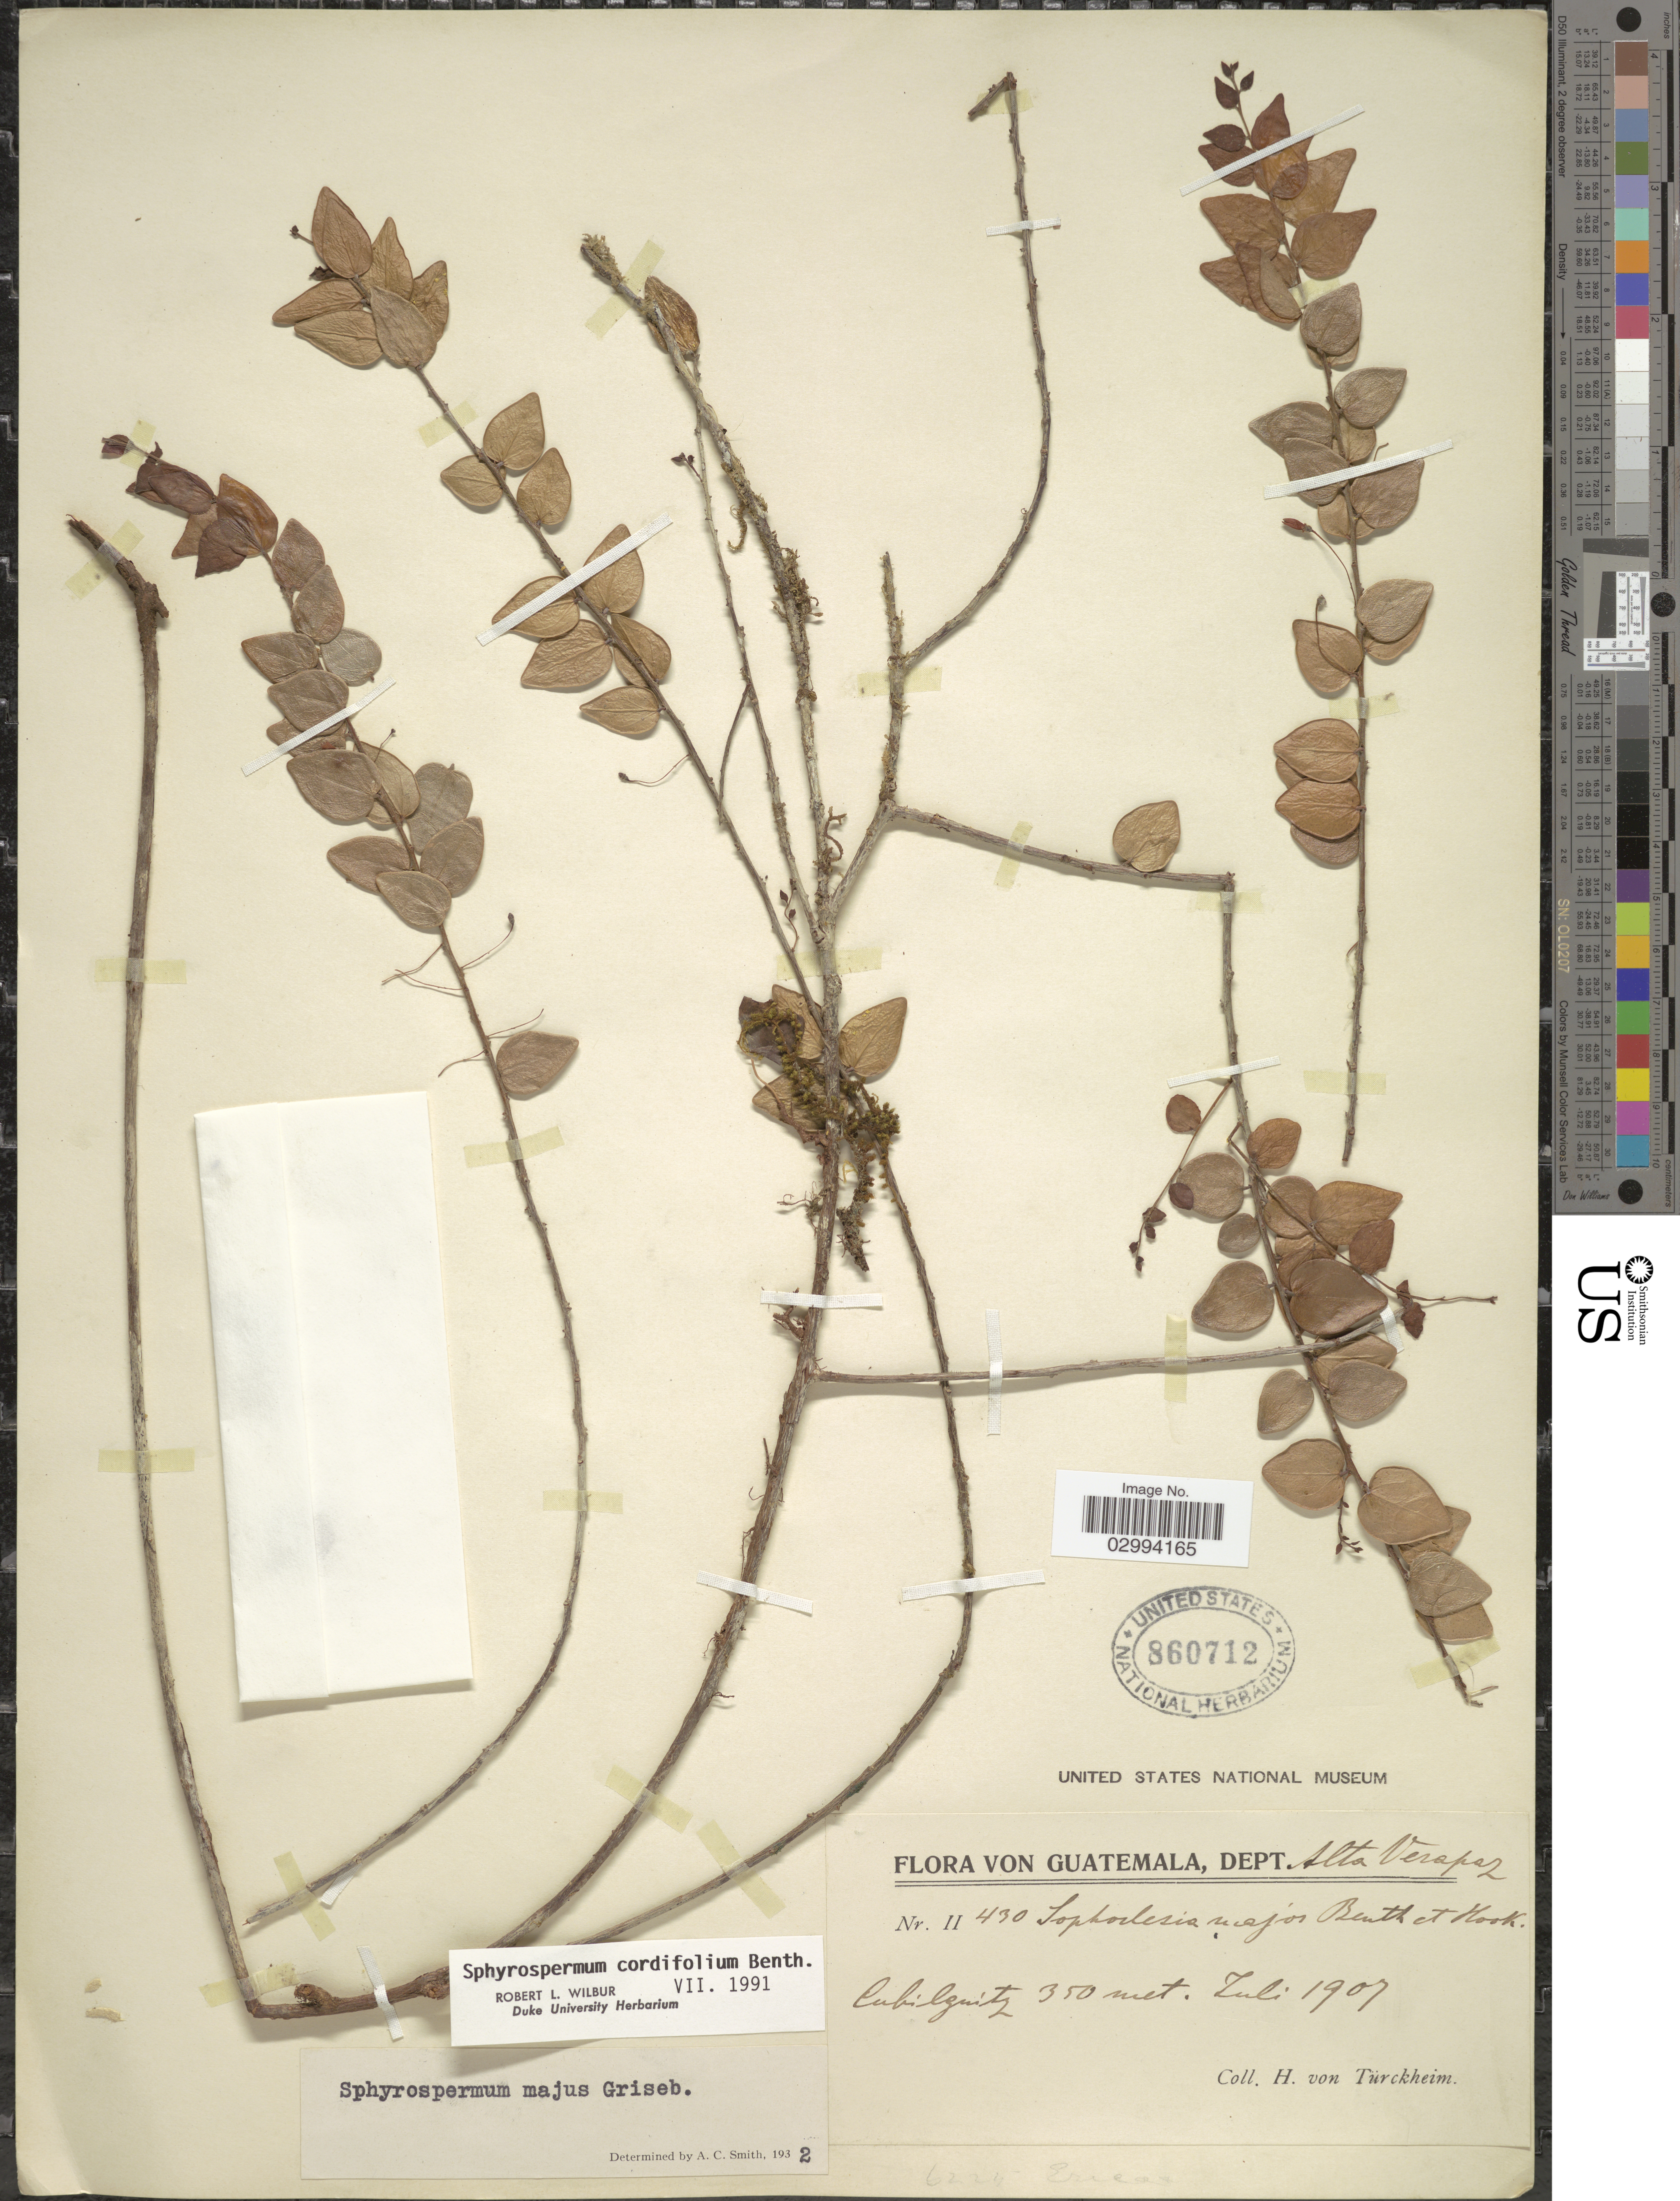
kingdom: Plantae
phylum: Tracheophyta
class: Magnoliopsida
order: Ericales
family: Ericaceae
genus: Sphyrospermum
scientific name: Sphyrospermum cordifolium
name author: Benth.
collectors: H. von Türckheim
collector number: II430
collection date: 1907-07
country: Guatemala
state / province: Alta Verapaz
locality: Dept. Alta Verapaz. Cubilquitz.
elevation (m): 350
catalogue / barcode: US 860712